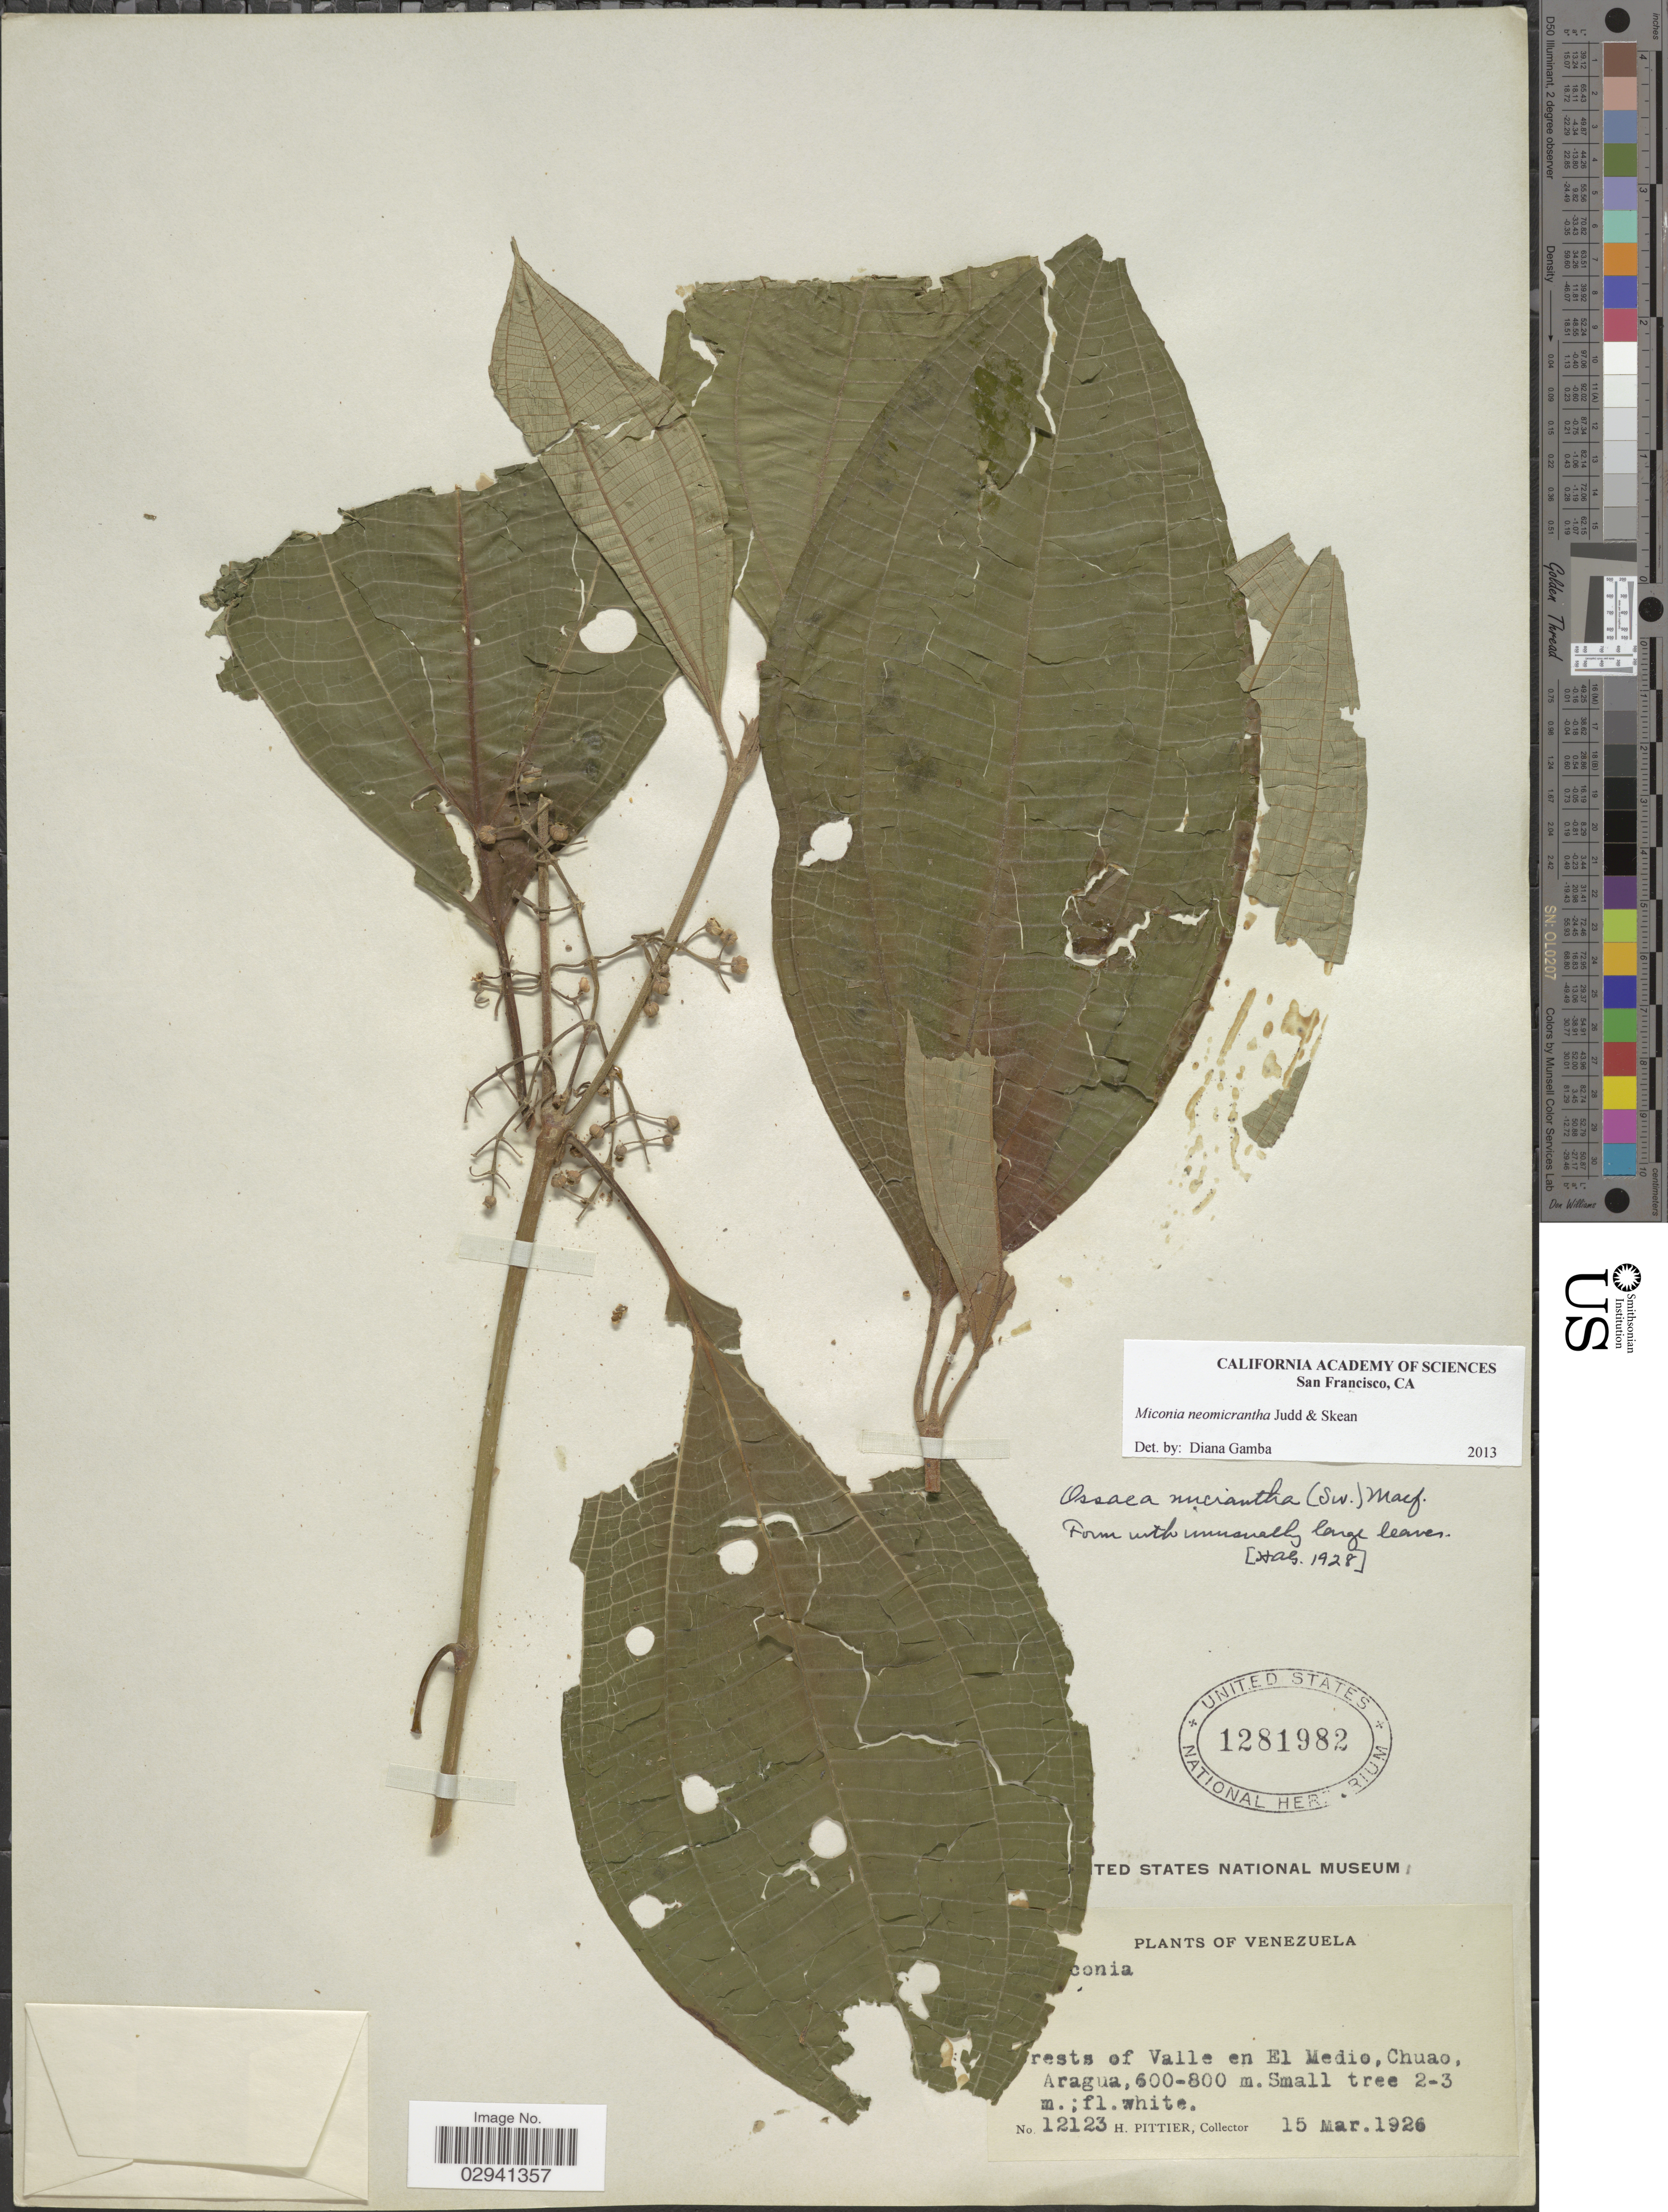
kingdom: Plantae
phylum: Tracheophyta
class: Magnoliopsida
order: Myrtales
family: Melastomataceae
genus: Miconia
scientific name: Miconia neomicrantha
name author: Judd & Skean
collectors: H. F. Pittier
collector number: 12123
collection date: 1926-03-15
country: Venezuela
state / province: Aragua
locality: Forests of Valle en El Medio, Chuao.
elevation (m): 600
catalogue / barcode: US 1281982